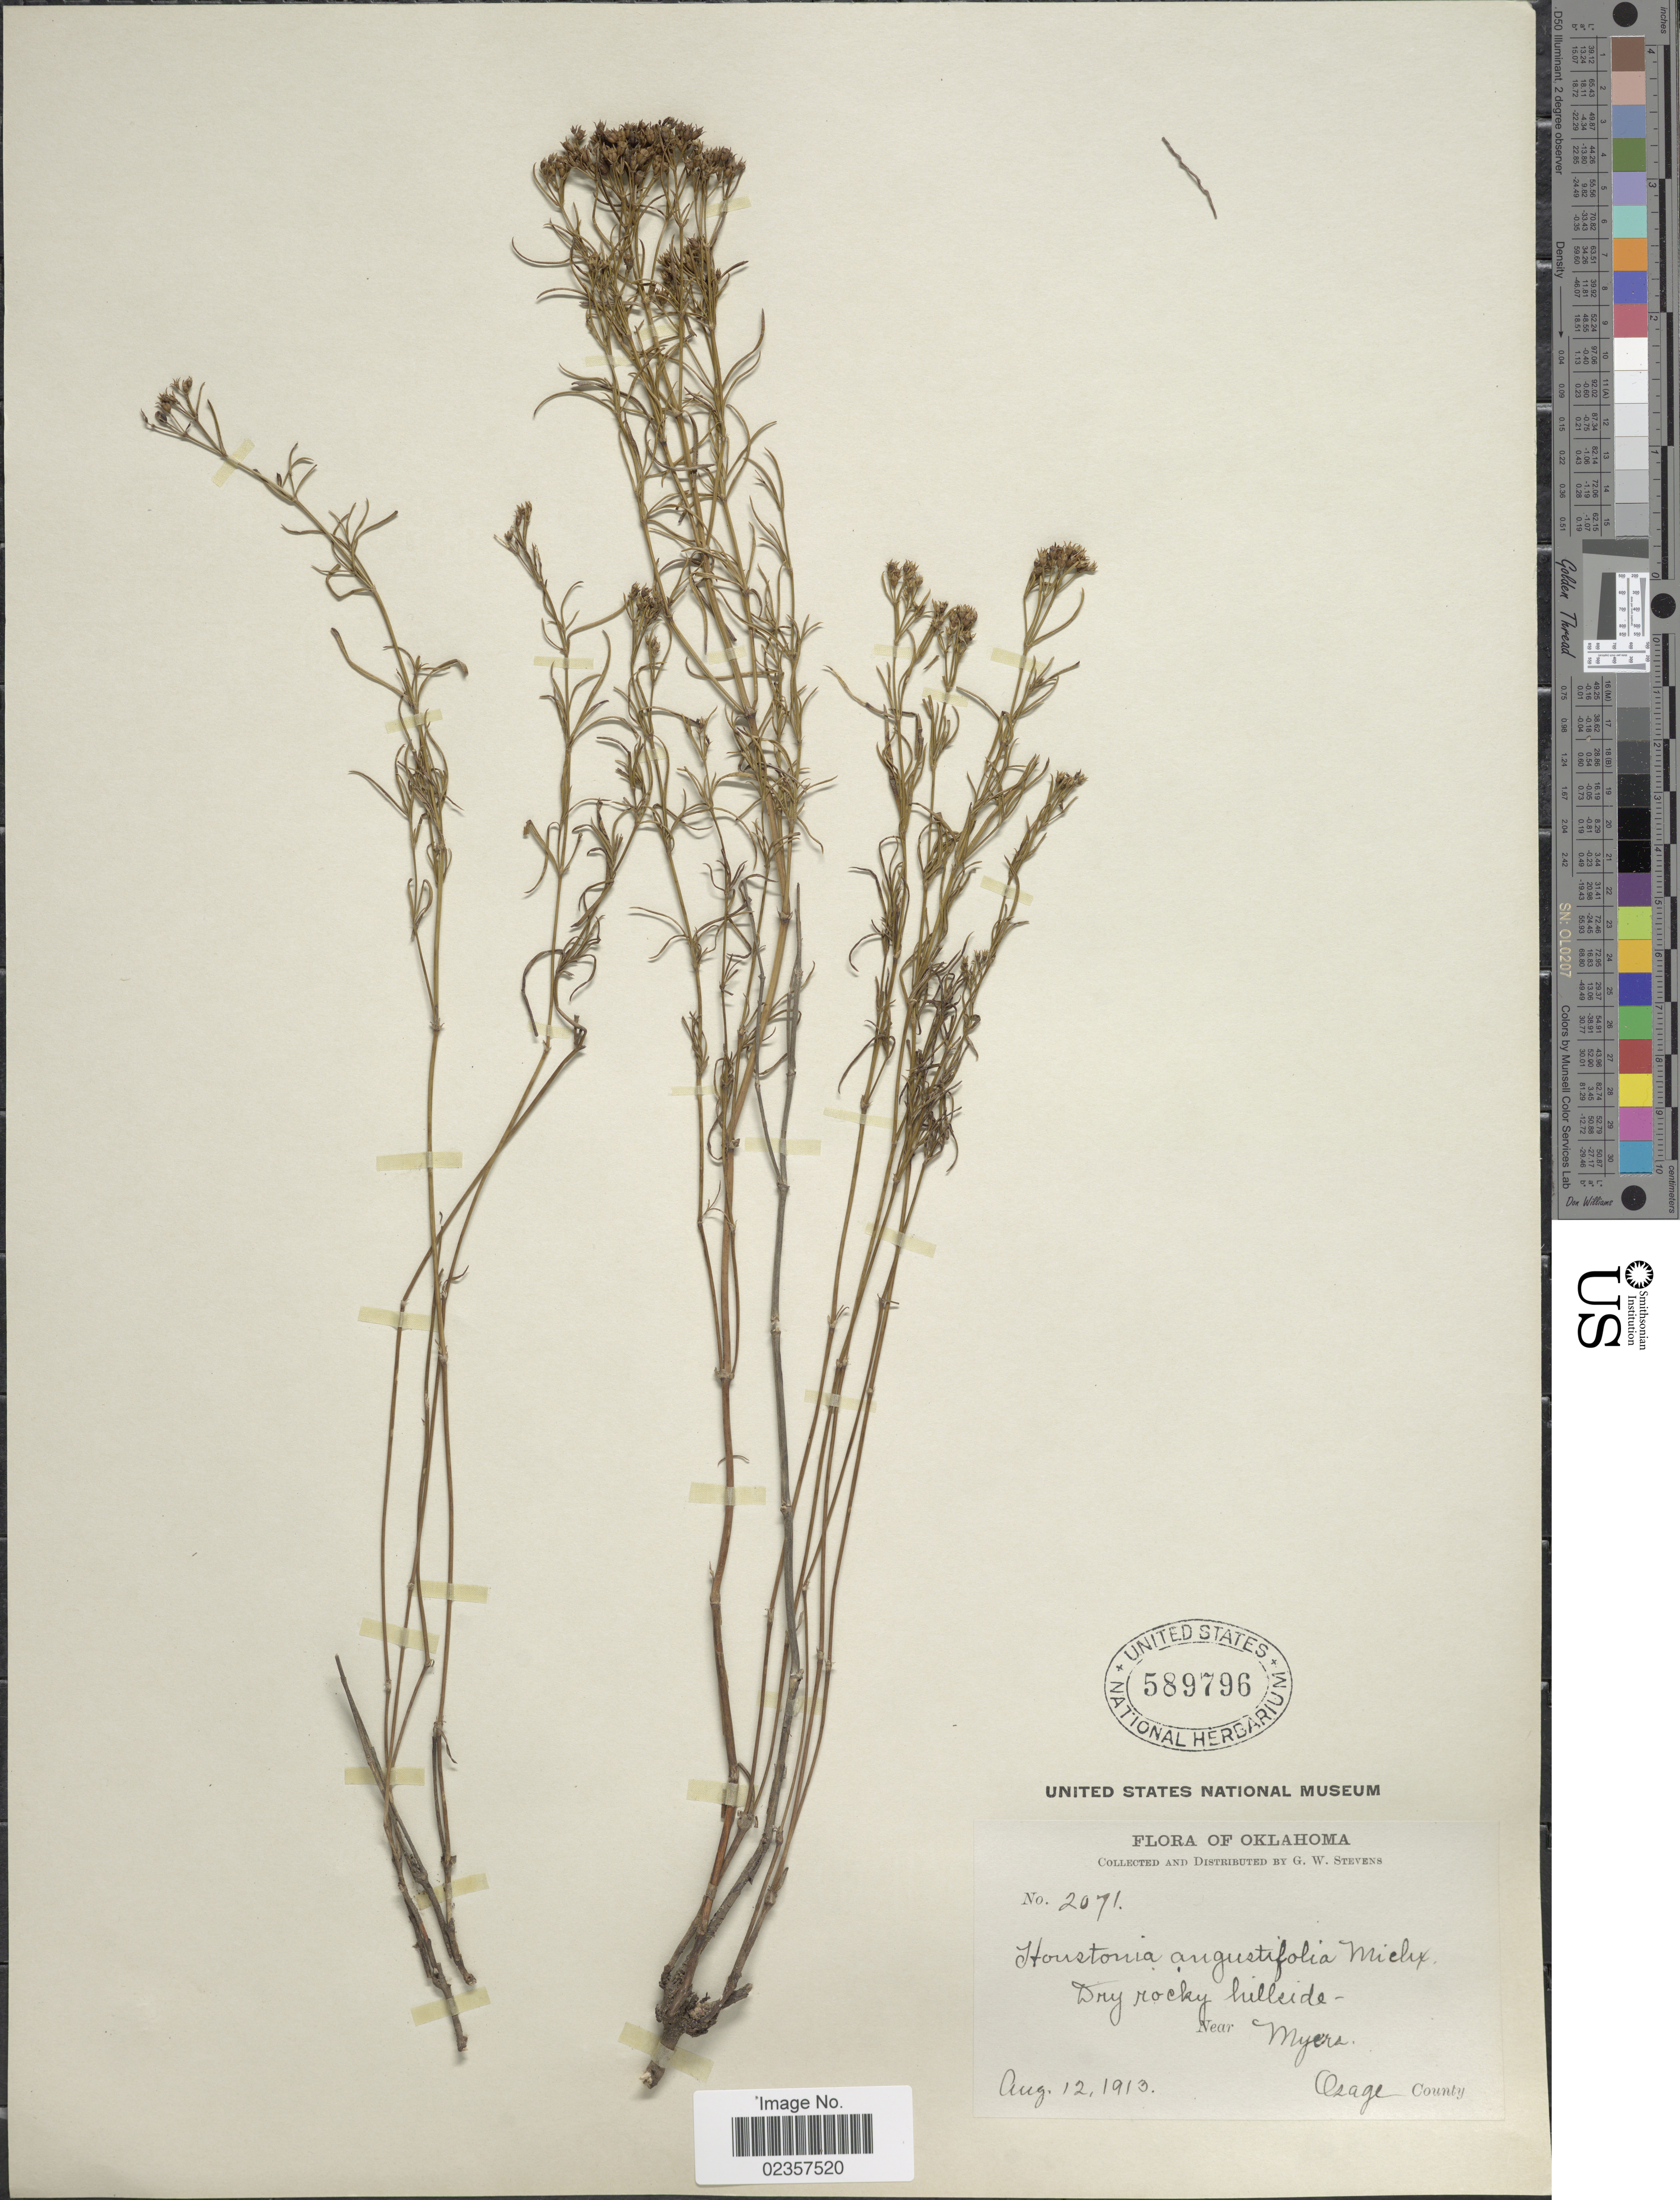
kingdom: Plantae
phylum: Tracheophyta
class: Magnoliopsida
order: Gentianales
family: Rubiaceae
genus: Houstonia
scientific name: Houstonia nigricans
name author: (Lam.) Fernald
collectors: G. W. Stevens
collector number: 2071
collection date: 1913-08-12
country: United States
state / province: Oklahoma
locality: Near Myers, Osage County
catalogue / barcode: US 589796